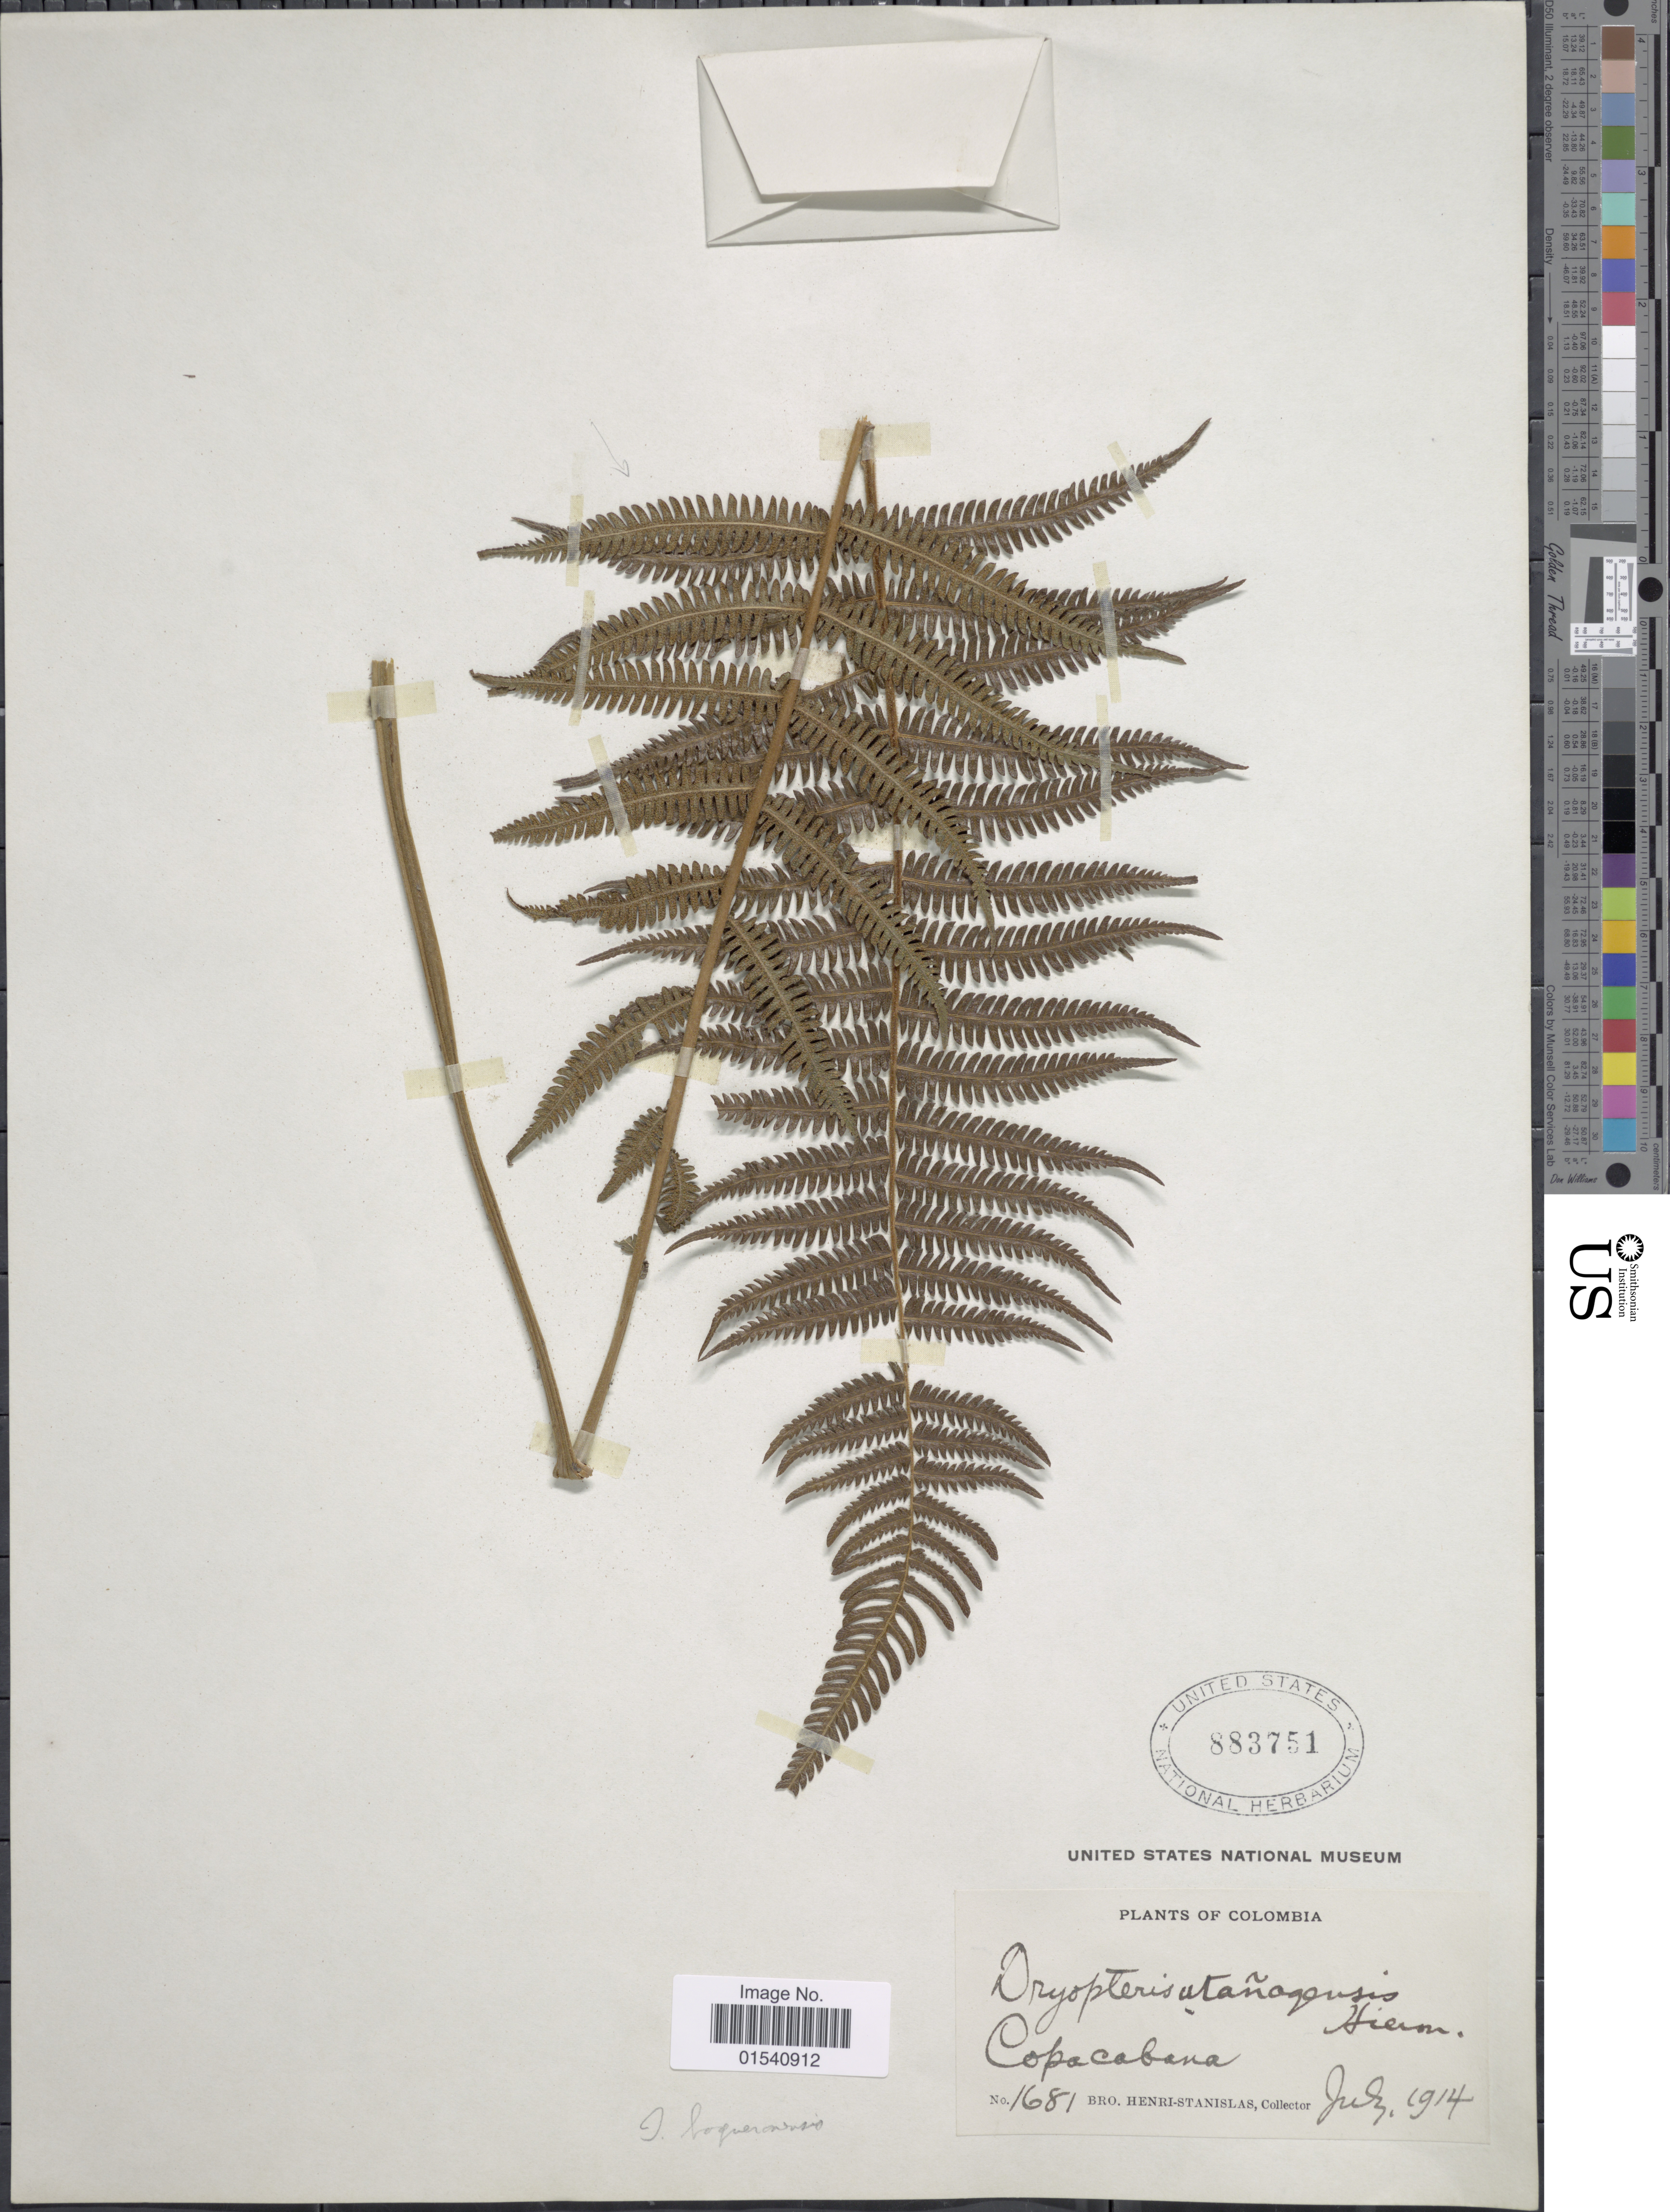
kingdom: Plantae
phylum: Tracheophyta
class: Polypodiopsida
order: Polypodiales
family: Thelypteridaceae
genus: Amauropelta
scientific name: Amauropelta rudis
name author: (Kunze) Pic. Serm.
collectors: Henri-Stanislas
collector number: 1681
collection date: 1914-07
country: Colombia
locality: Copacabana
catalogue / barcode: US 883751